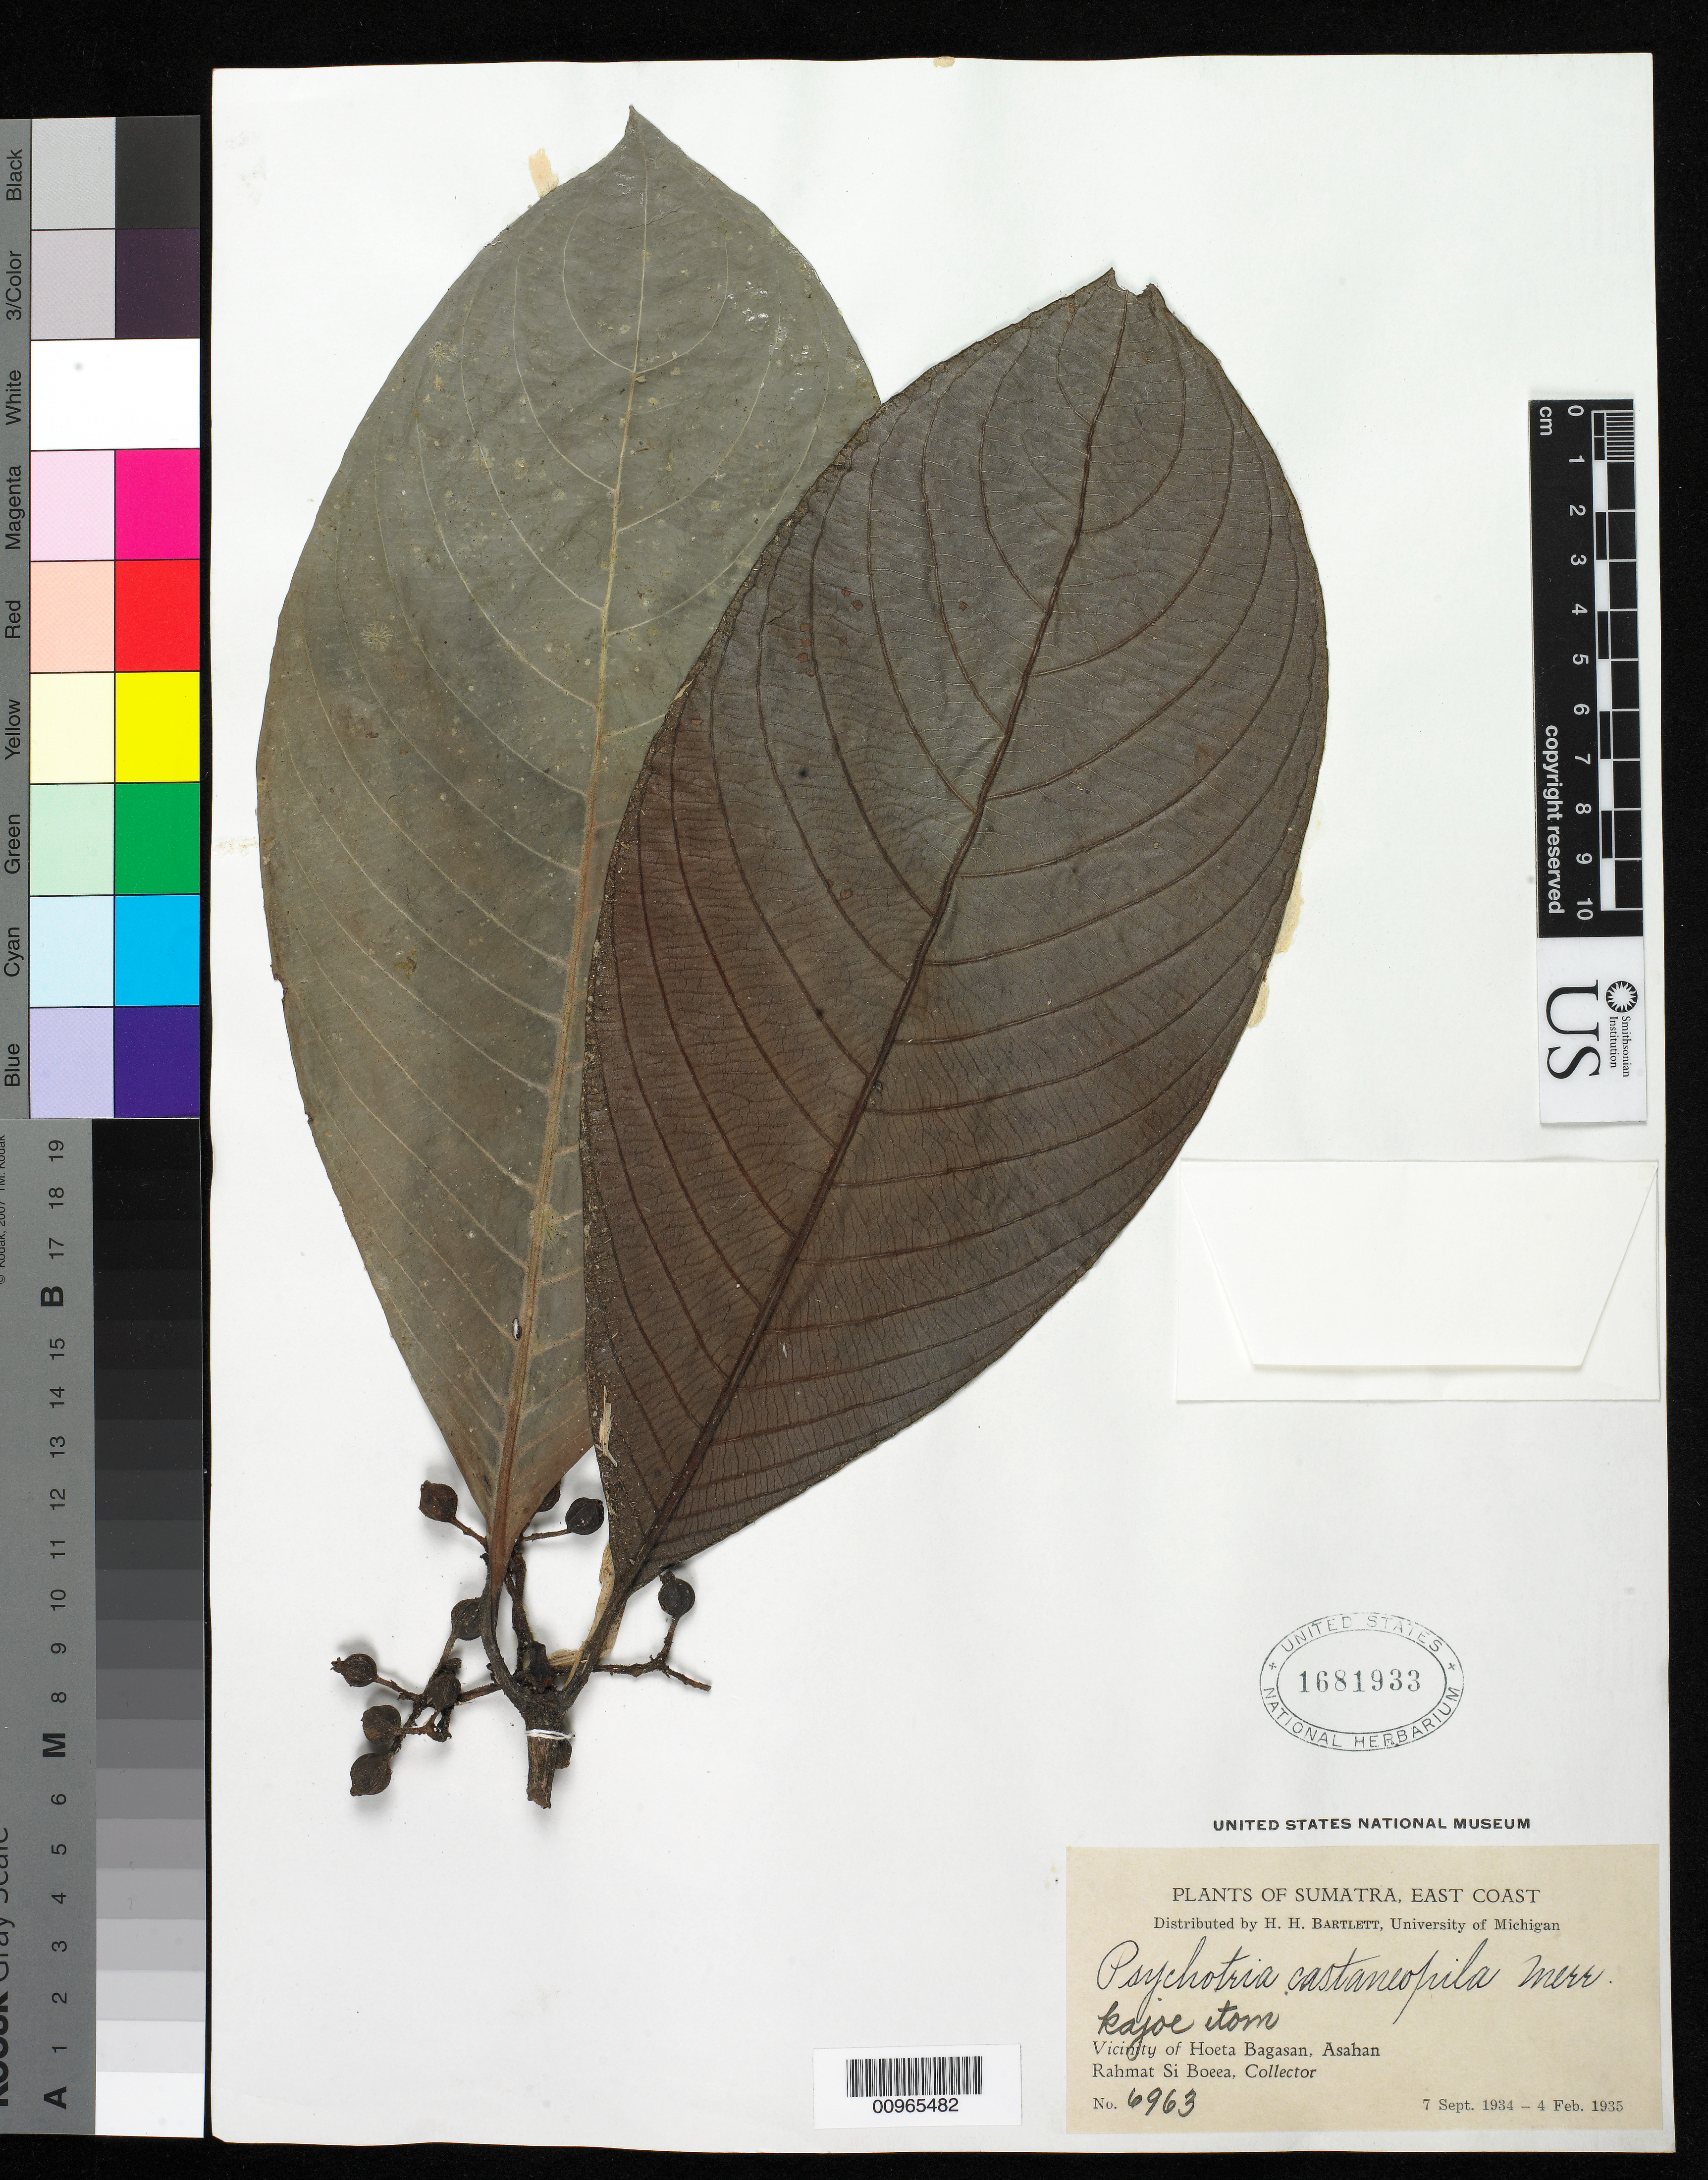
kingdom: Plantae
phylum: Tracheophyta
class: Magnoliopsida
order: Gentianales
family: Rubiaceae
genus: Psychotria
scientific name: Psychotria castaneopila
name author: Merr.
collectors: Rahmat Si Boeea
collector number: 6963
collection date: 1934-09-07/1935-02-04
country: Indonesia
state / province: Sumatra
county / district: Sumatera Utara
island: Sumatra I.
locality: (East Coast) vicinity of Hoeta Bagasan, Asahan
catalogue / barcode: US 1681933